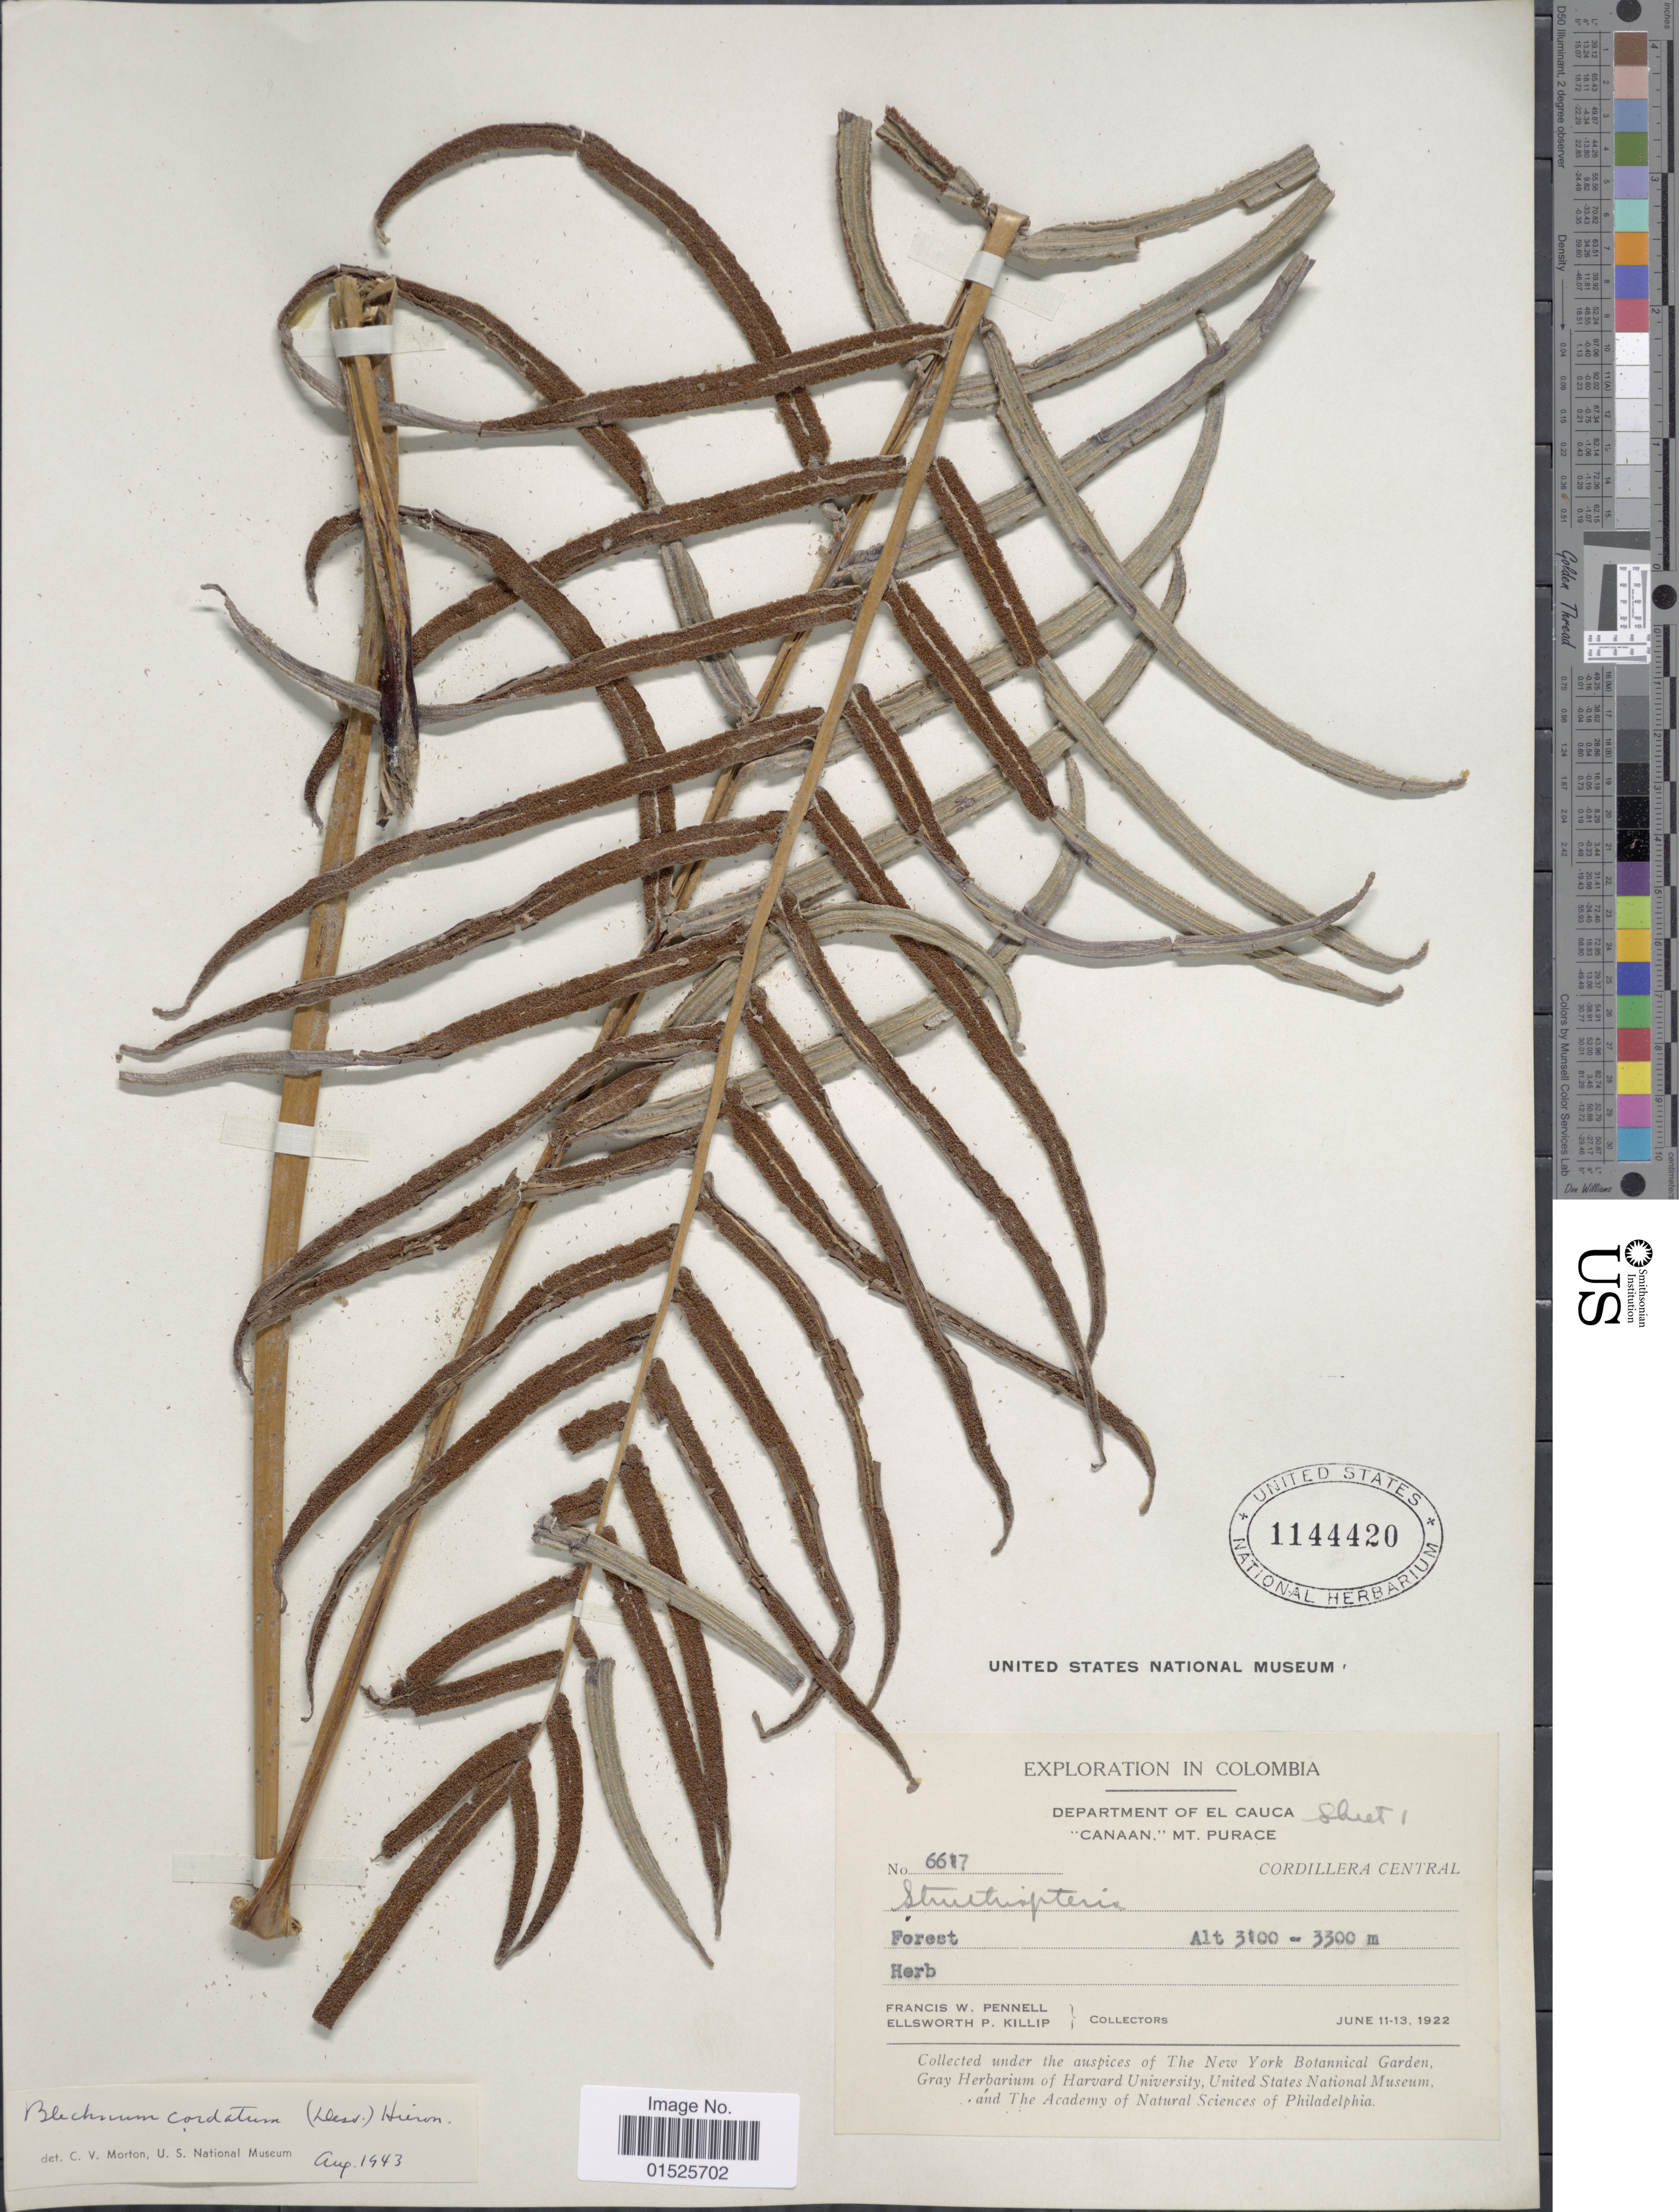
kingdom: Plantae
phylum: Tracheophyta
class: Polypodiopsida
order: Polypodiales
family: Blechnaceae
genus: Blechnum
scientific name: Blechnum cordatum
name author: (Desv.) Hieron.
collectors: F. W. Pennell & E. P. Killip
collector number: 6617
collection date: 1922-06-11/1922-06-13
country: Colombia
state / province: Cauca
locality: Department of El Cauca. "Canaan," Mt. Purace. Cordillera Central.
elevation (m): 3100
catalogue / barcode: US 1144420